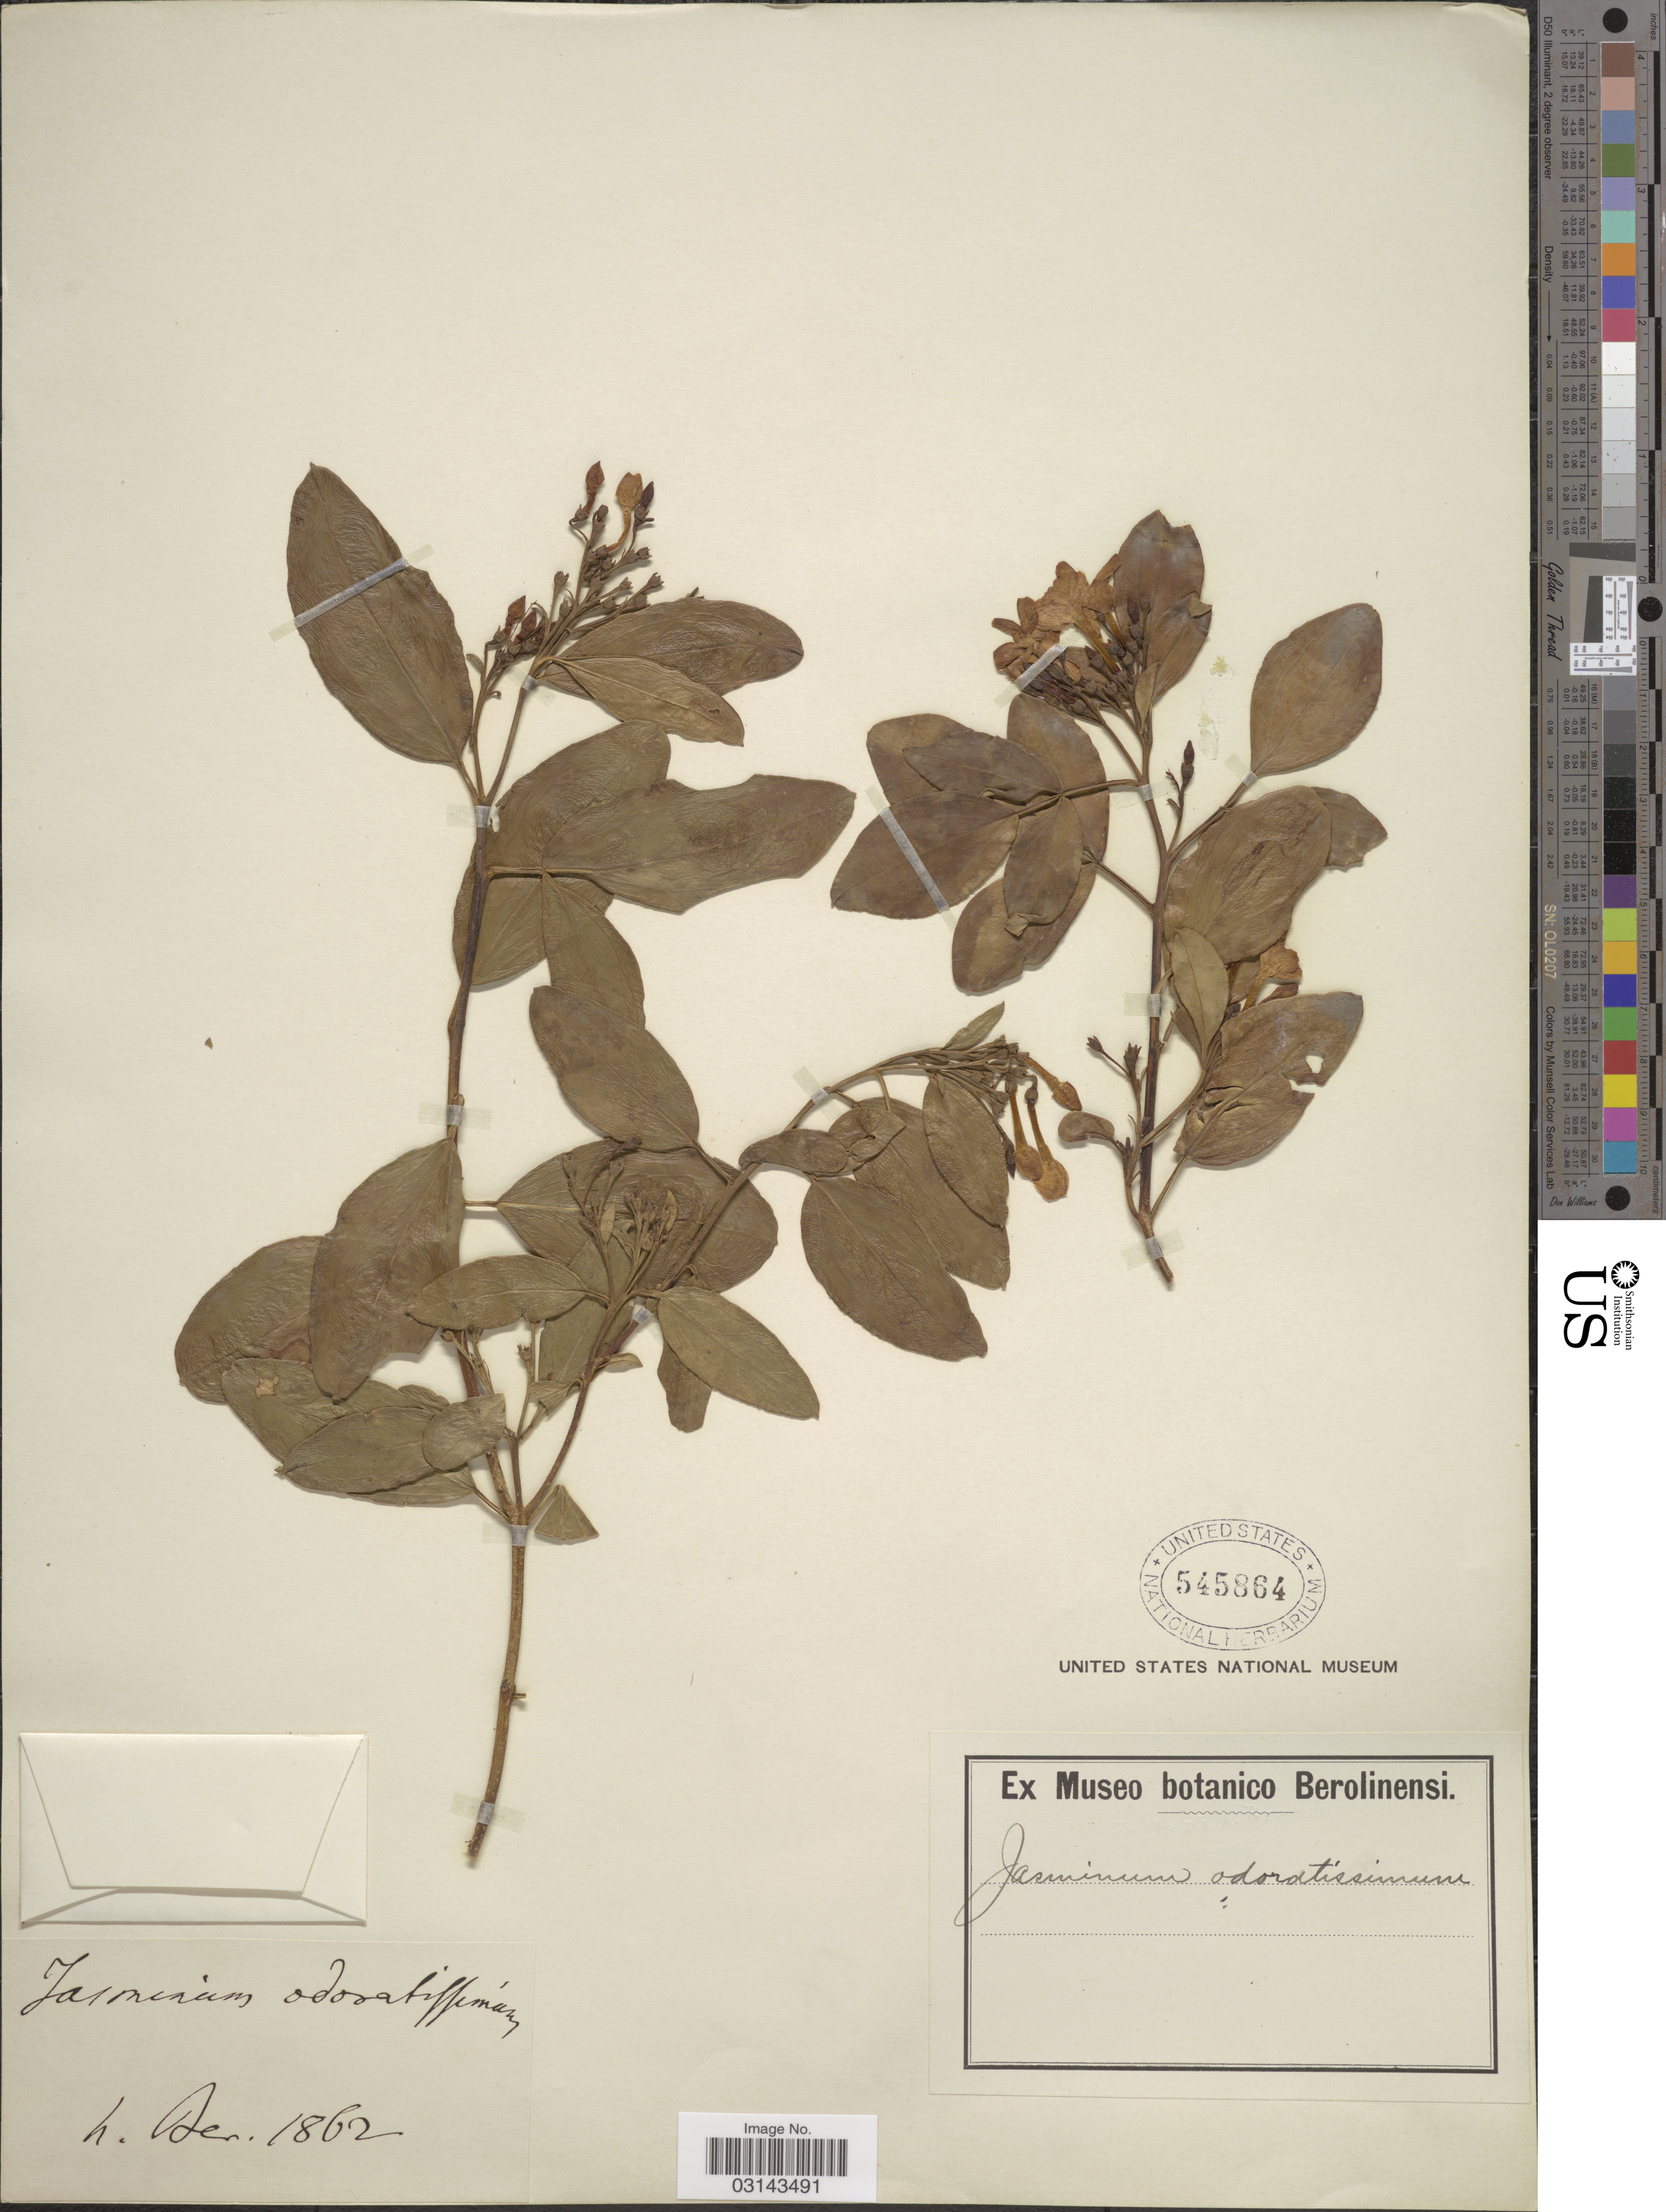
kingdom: Plantae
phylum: Tracheophyta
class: Magnoliopsida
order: Lamiales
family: Oleaceae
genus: Jasminum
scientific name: Jasminum odoratissimum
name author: L.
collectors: ex Museo Botanico Berolinensi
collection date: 1862-12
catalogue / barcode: US 545864